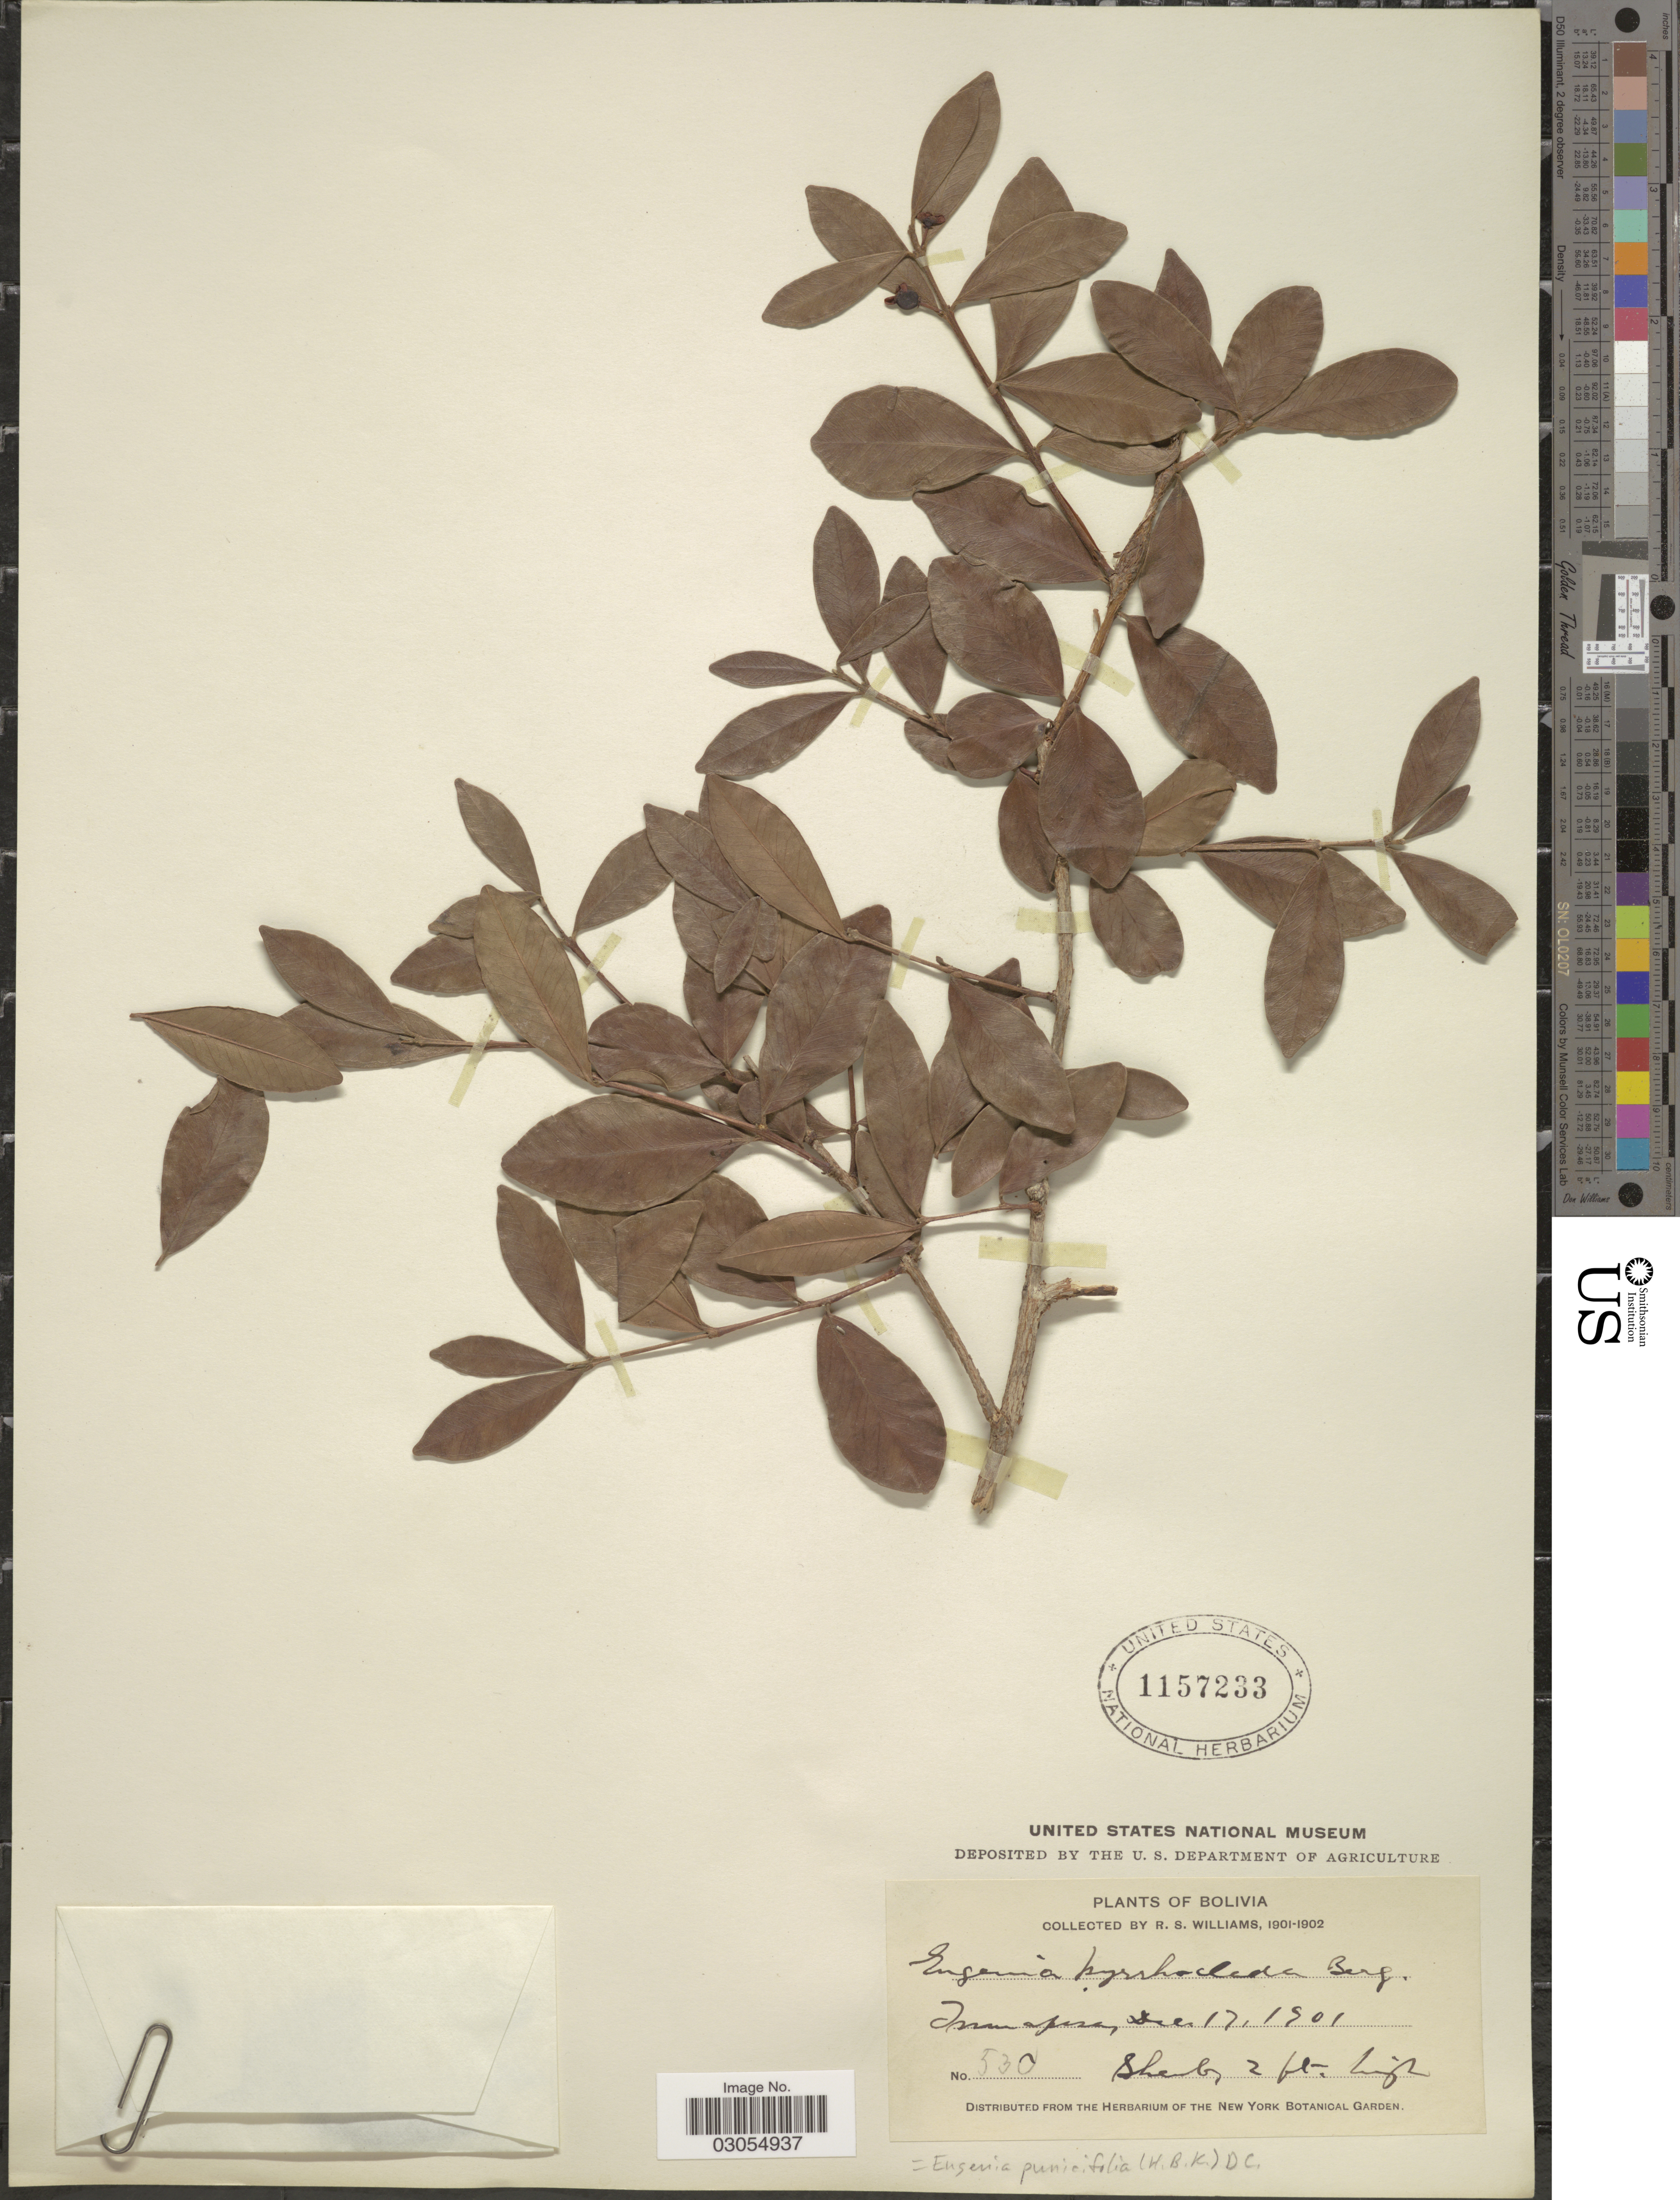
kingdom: Plantae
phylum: Tracheophyta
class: Magnoliopsida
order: Myrtales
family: Myrtaceae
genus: Eugenia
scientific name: Eugenia punicifolia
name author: (Kunth) DC.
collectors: R. S. Williams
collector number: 530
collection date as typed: Dec. 17, 1901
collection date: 1901-12-17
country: Bolivia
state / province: La Paz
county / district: Iturralde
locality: Tumupasa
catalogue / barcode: US 1157233